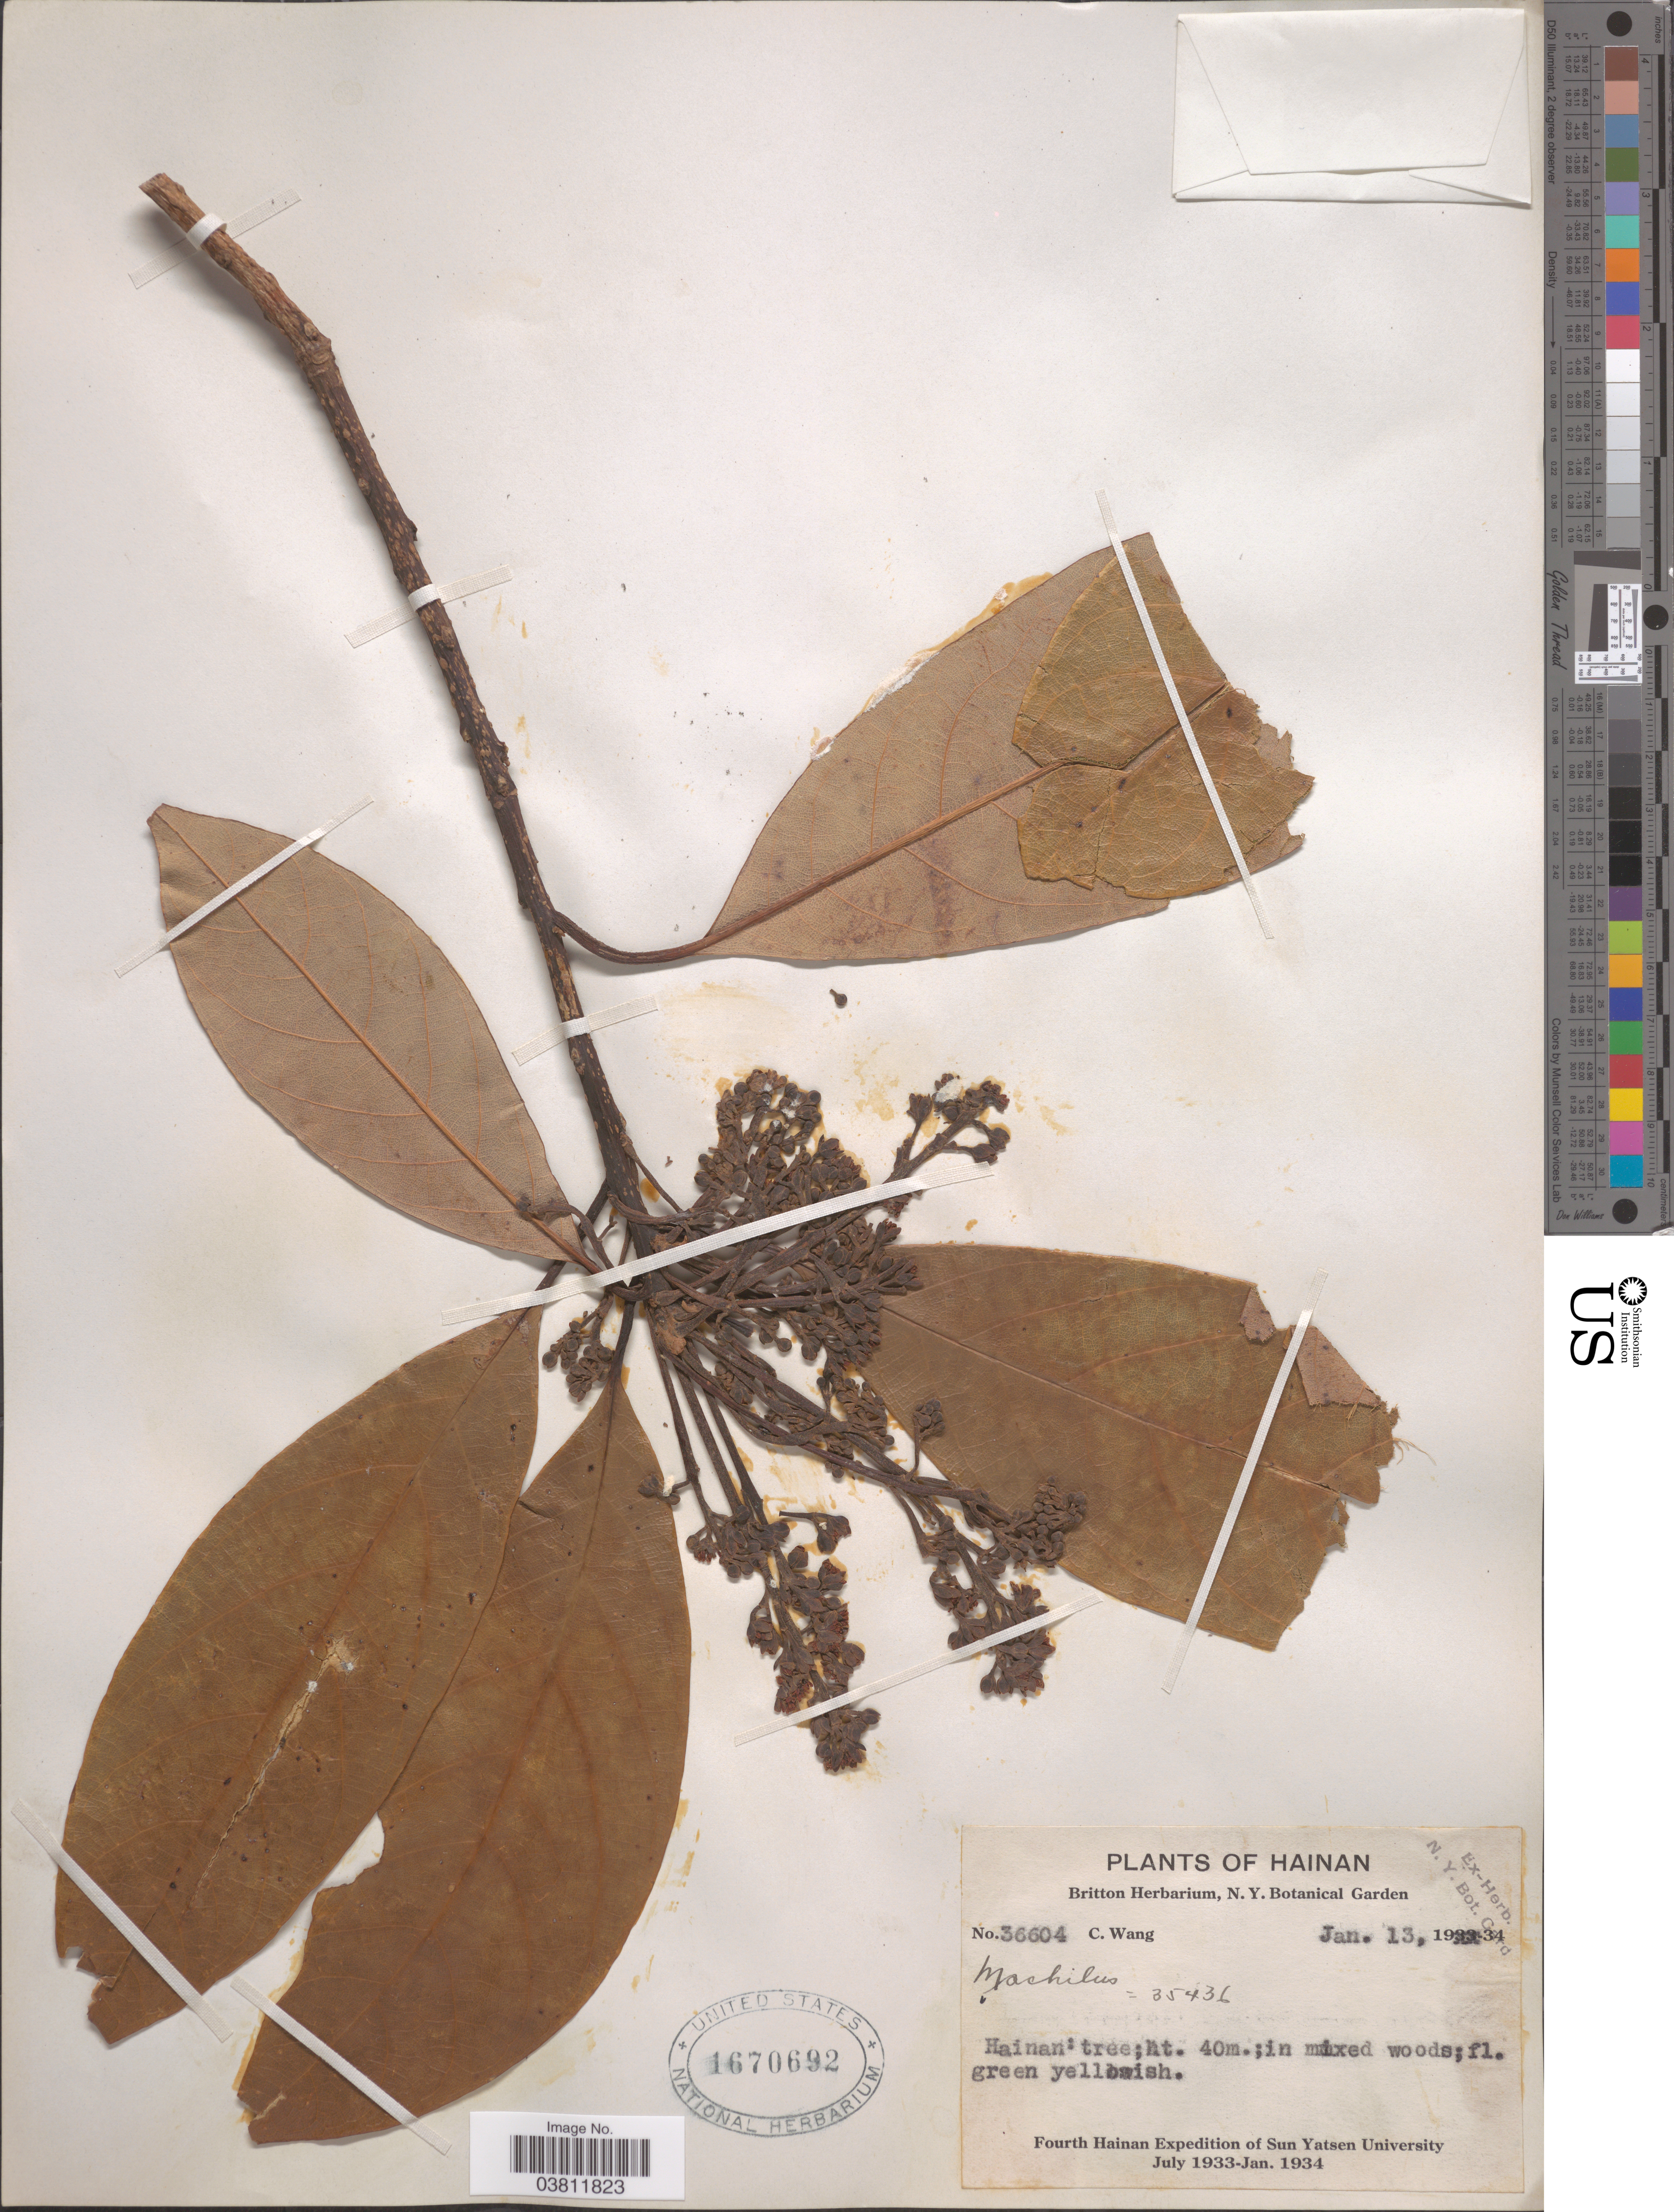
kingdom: Plantae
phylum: Tracheophyta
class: Magnoliopsida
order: Laurales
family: Lauraceae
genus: Machilus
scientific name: Machilus sp.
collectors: C. Wang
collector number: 36604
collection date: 1934-01-13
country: China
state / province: Hainan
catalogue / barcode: US 1670692